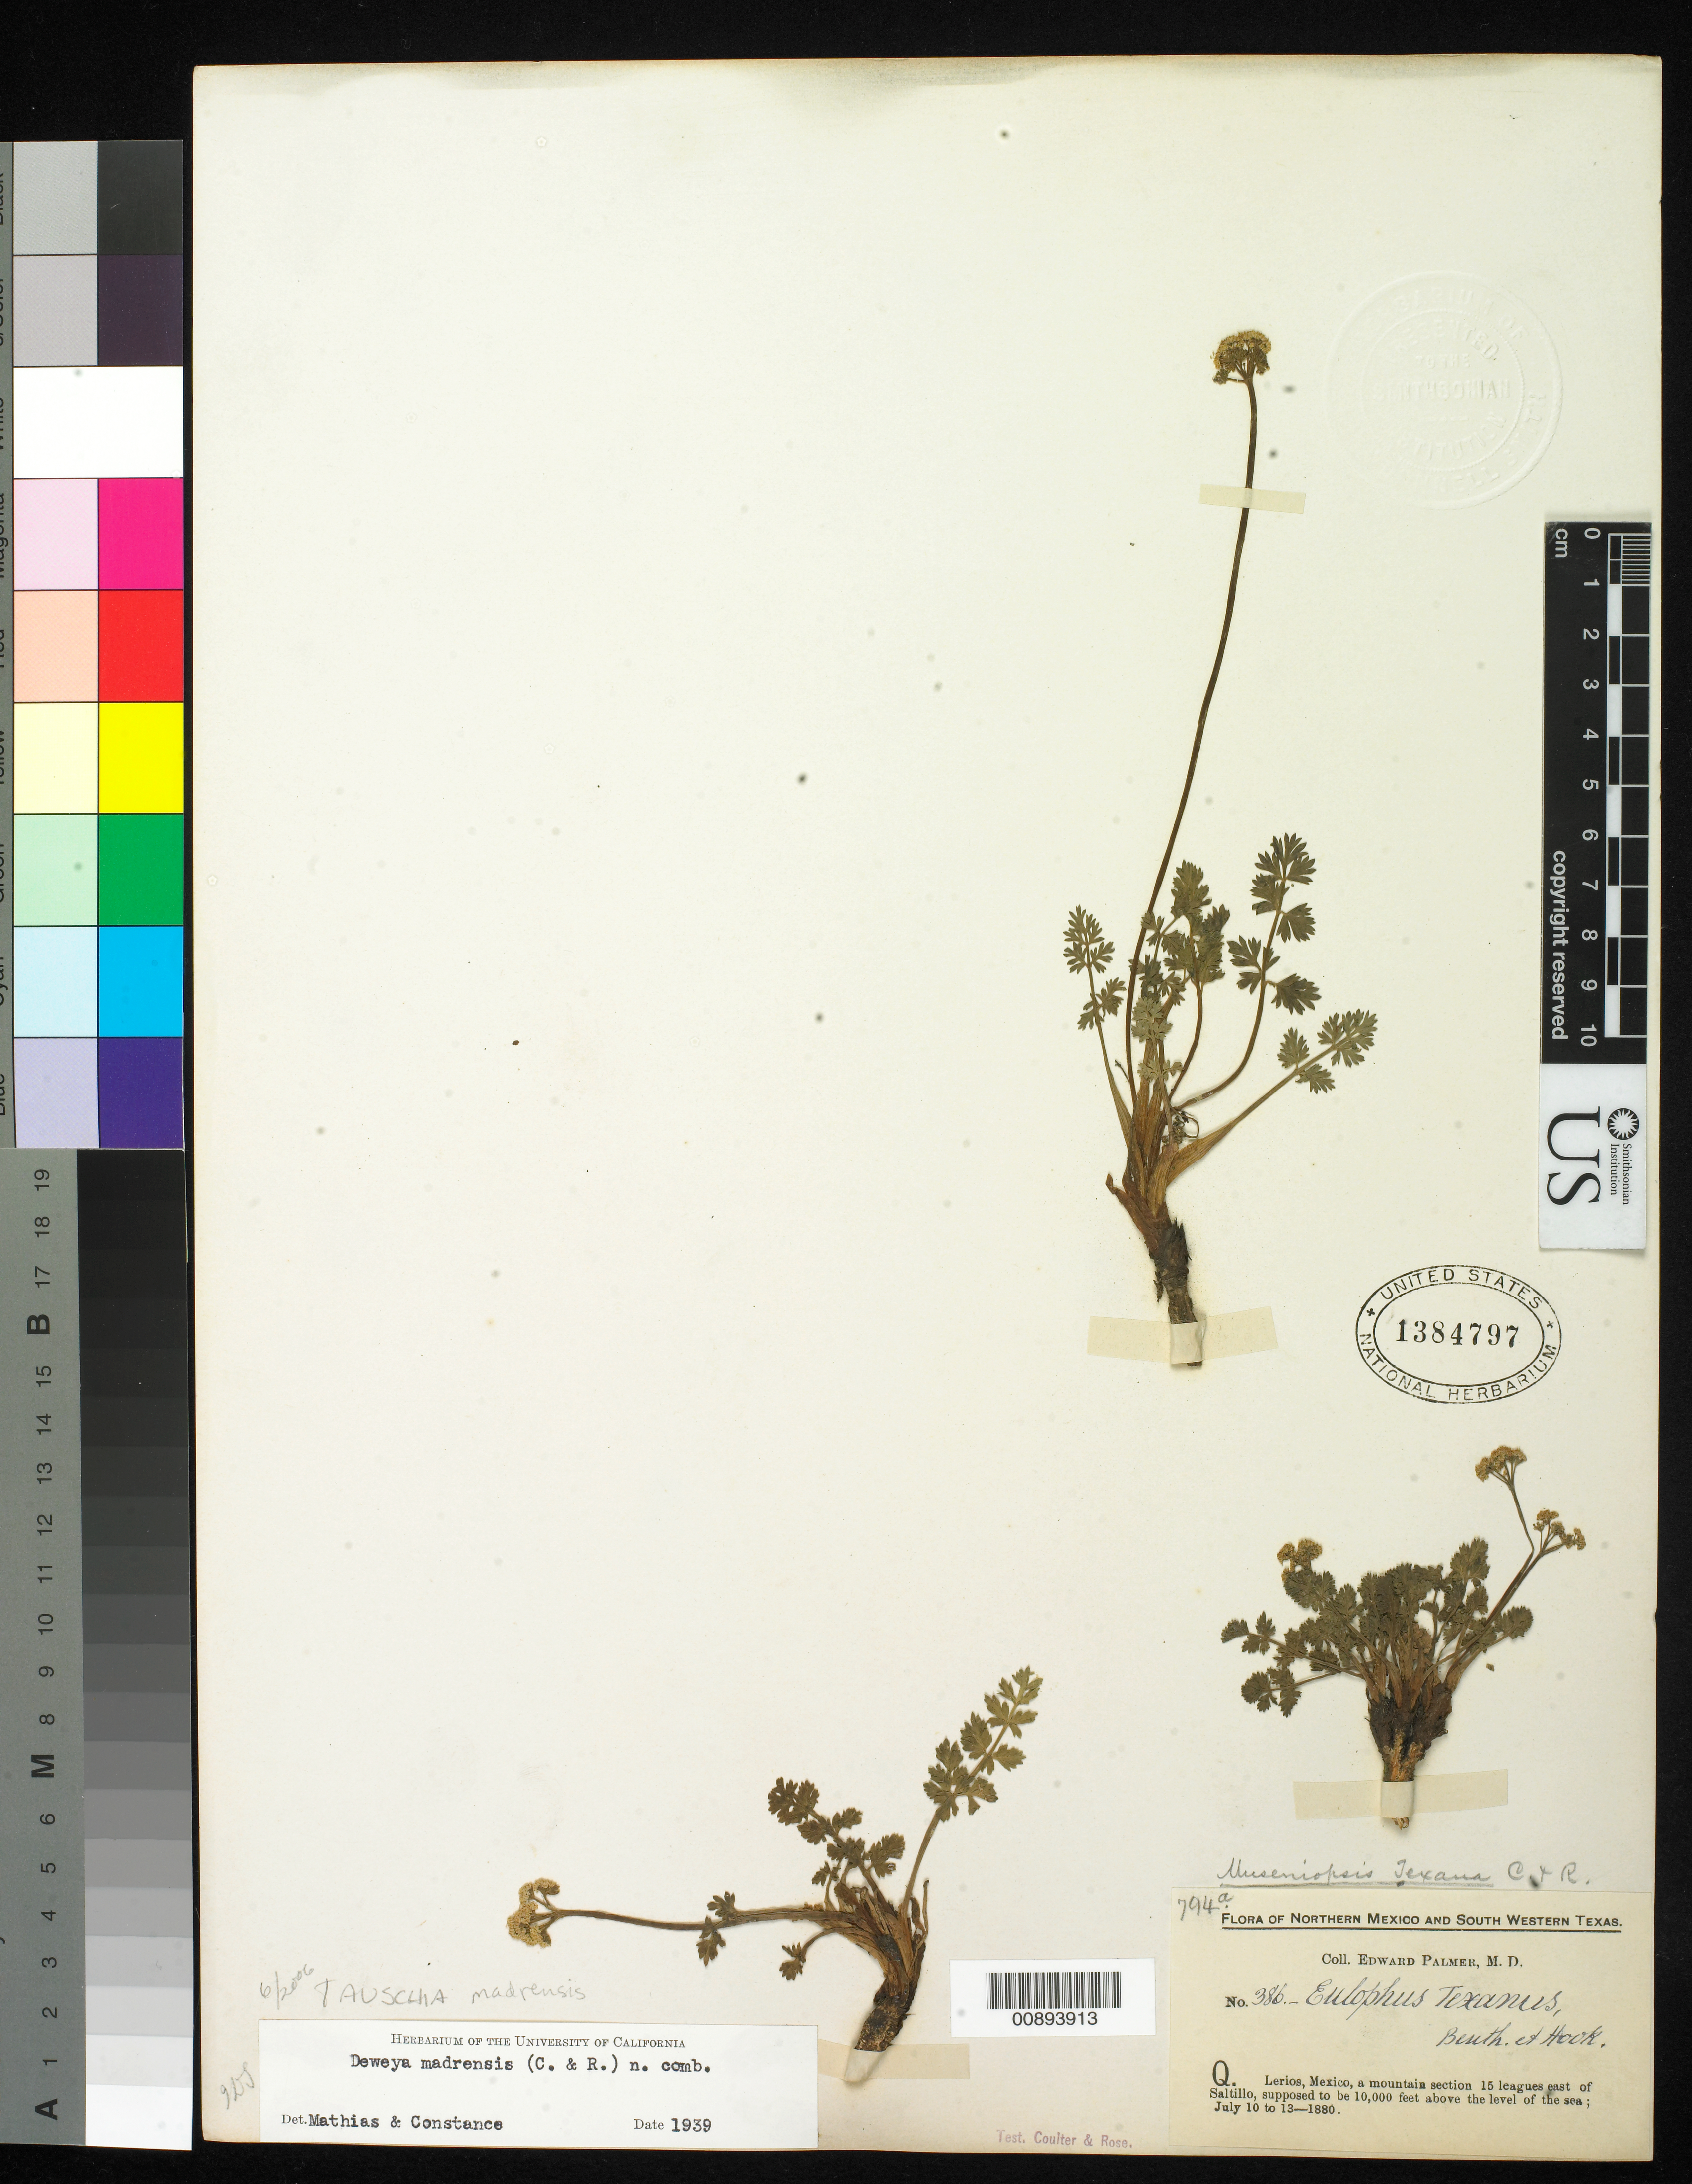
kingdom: Plantae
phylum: Tracheophyta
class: Magnoliopsida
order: Apiales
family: Apiaceae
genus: Tauschia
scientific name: Tauschia madrensis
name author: J.M. Coult. & Rose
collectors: E. Palmer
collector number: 386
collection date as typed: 10 Jul 1880 to 13 Jul 1880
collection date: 1880-07-10/1880-07-13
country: Mexico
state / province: Coahuila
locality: Q. Lerios, a mountain section 15 leagues east of Saltilo.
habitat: A mountain section.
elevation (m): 3048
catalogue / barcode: US 1384797